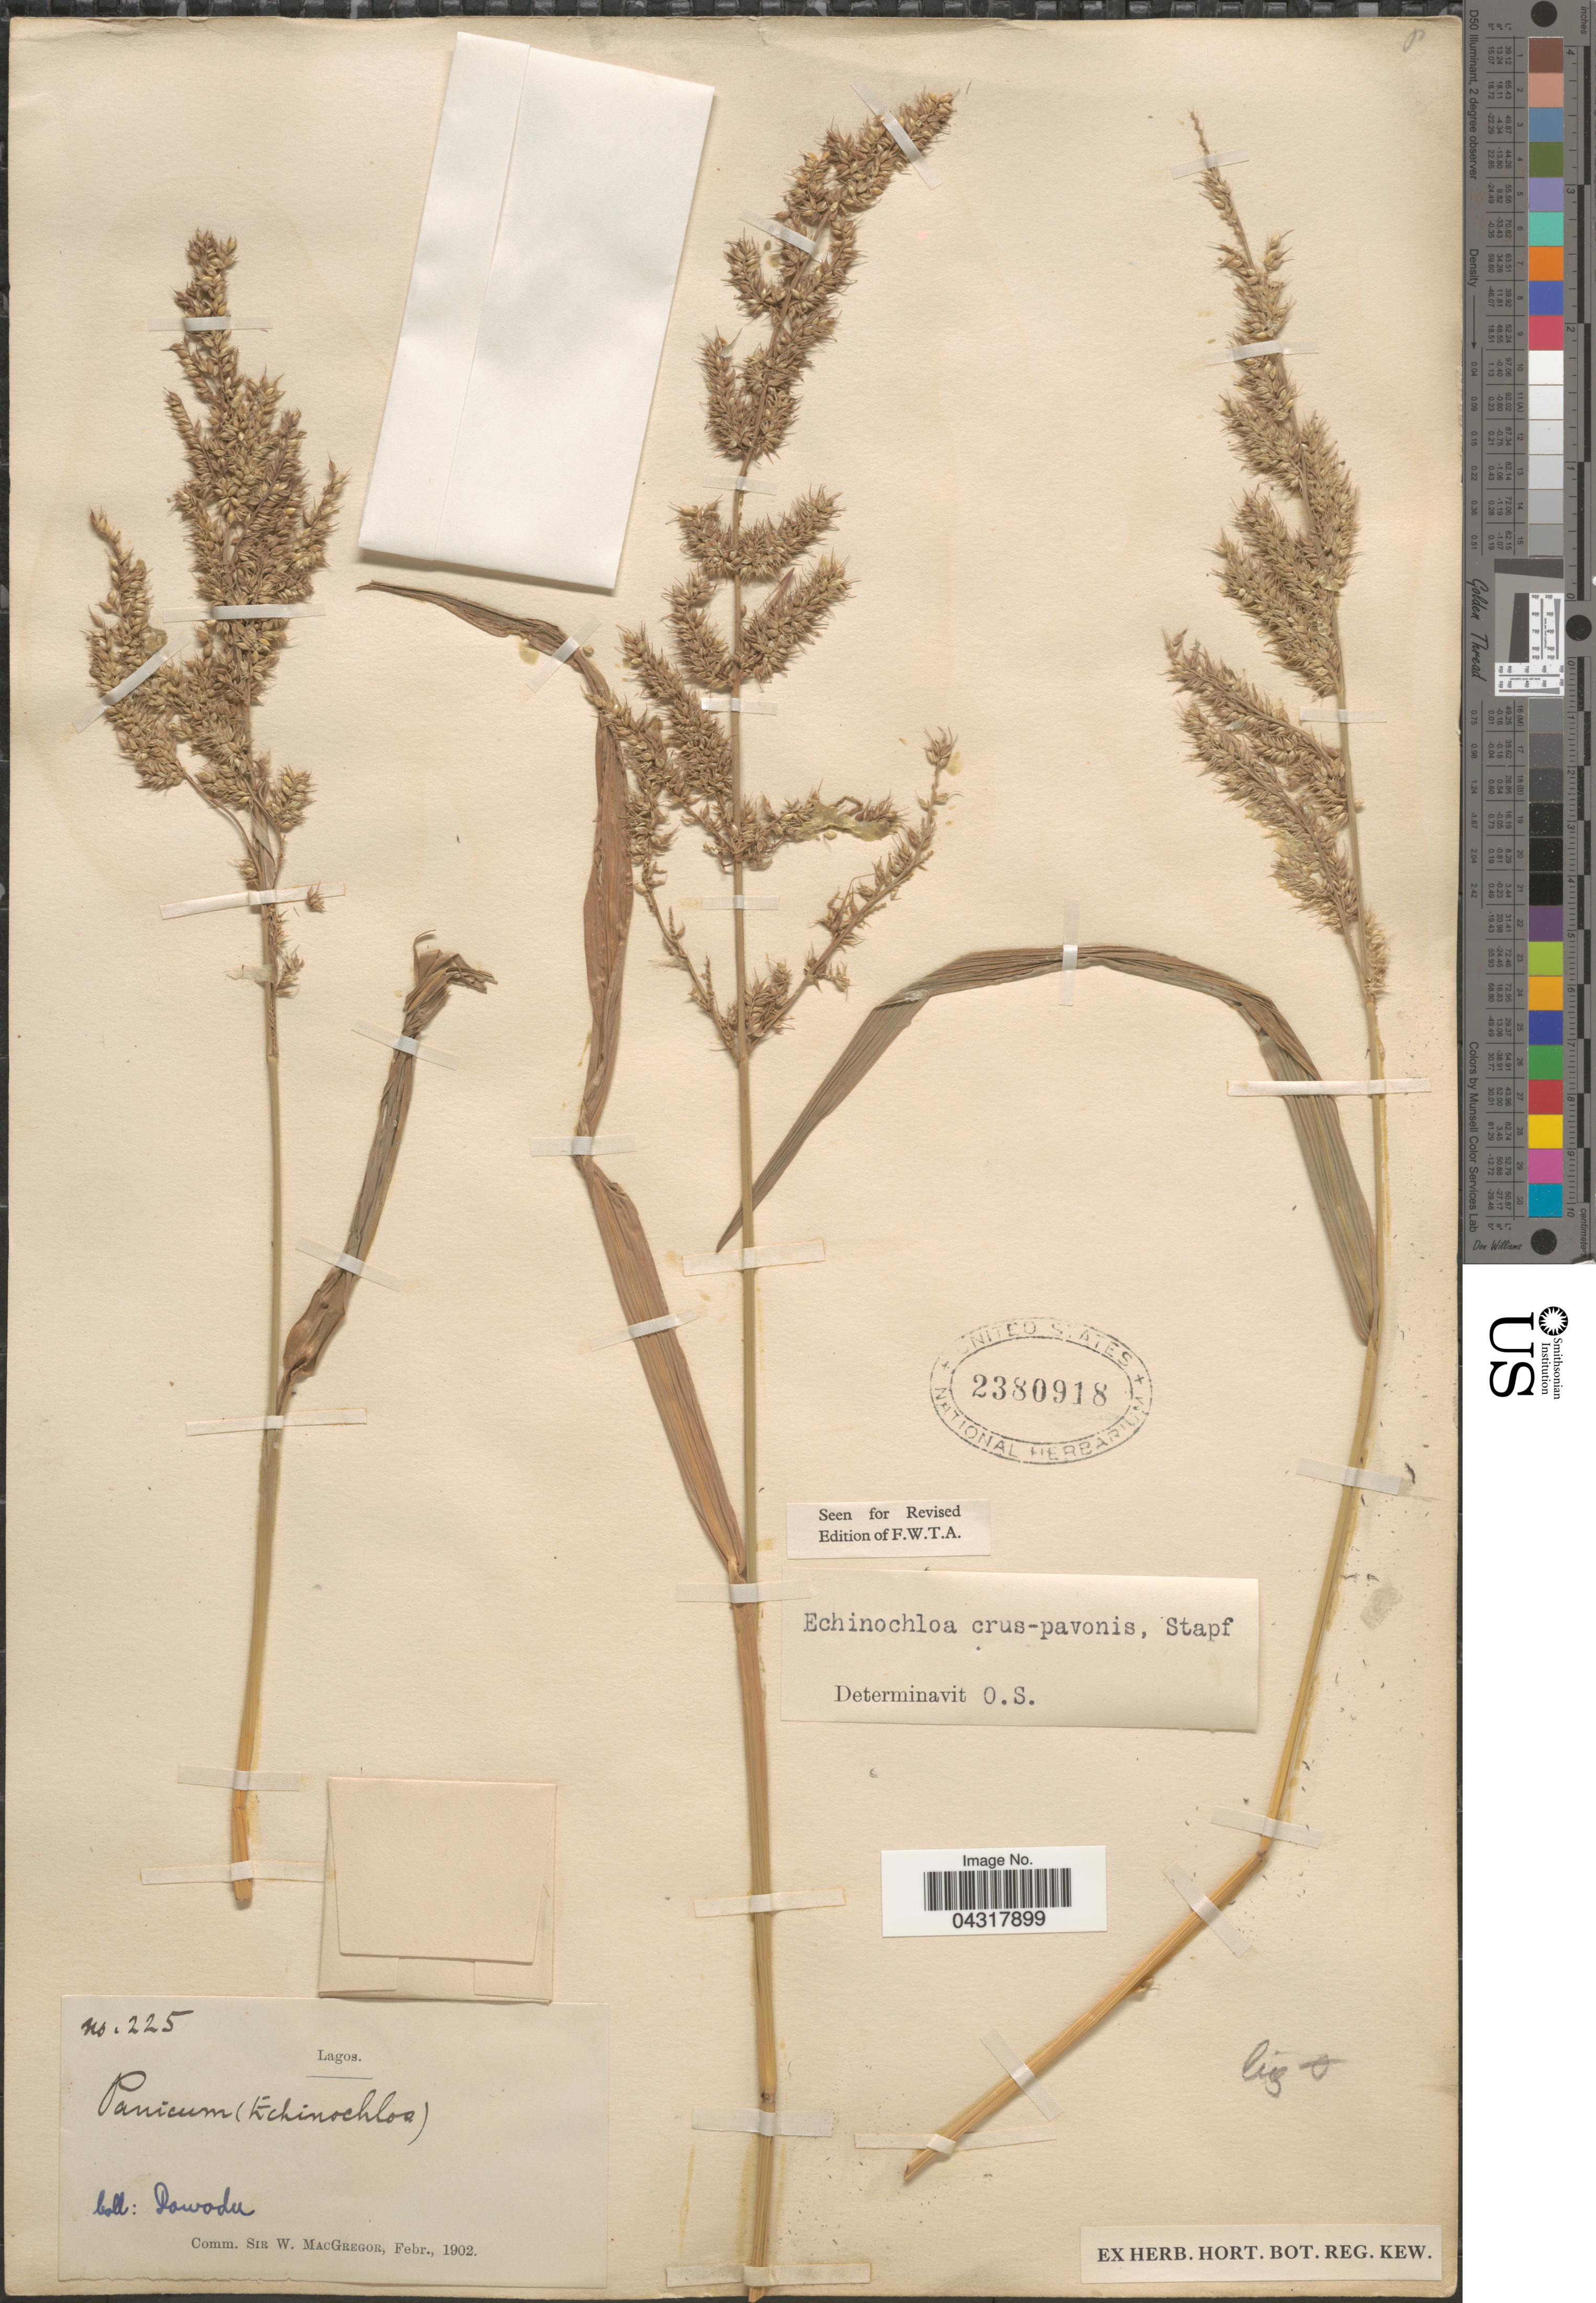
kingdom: Plantae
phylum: Tracheophyta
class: Liliopsida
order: Poales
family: Poaceae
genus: Echinochloa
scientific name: Echinochloa crus-pavonis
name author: (Kunth) Schult.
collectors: -. Dawodu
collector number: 225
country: Nigeria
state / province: Lagos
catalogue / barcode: US 2380918